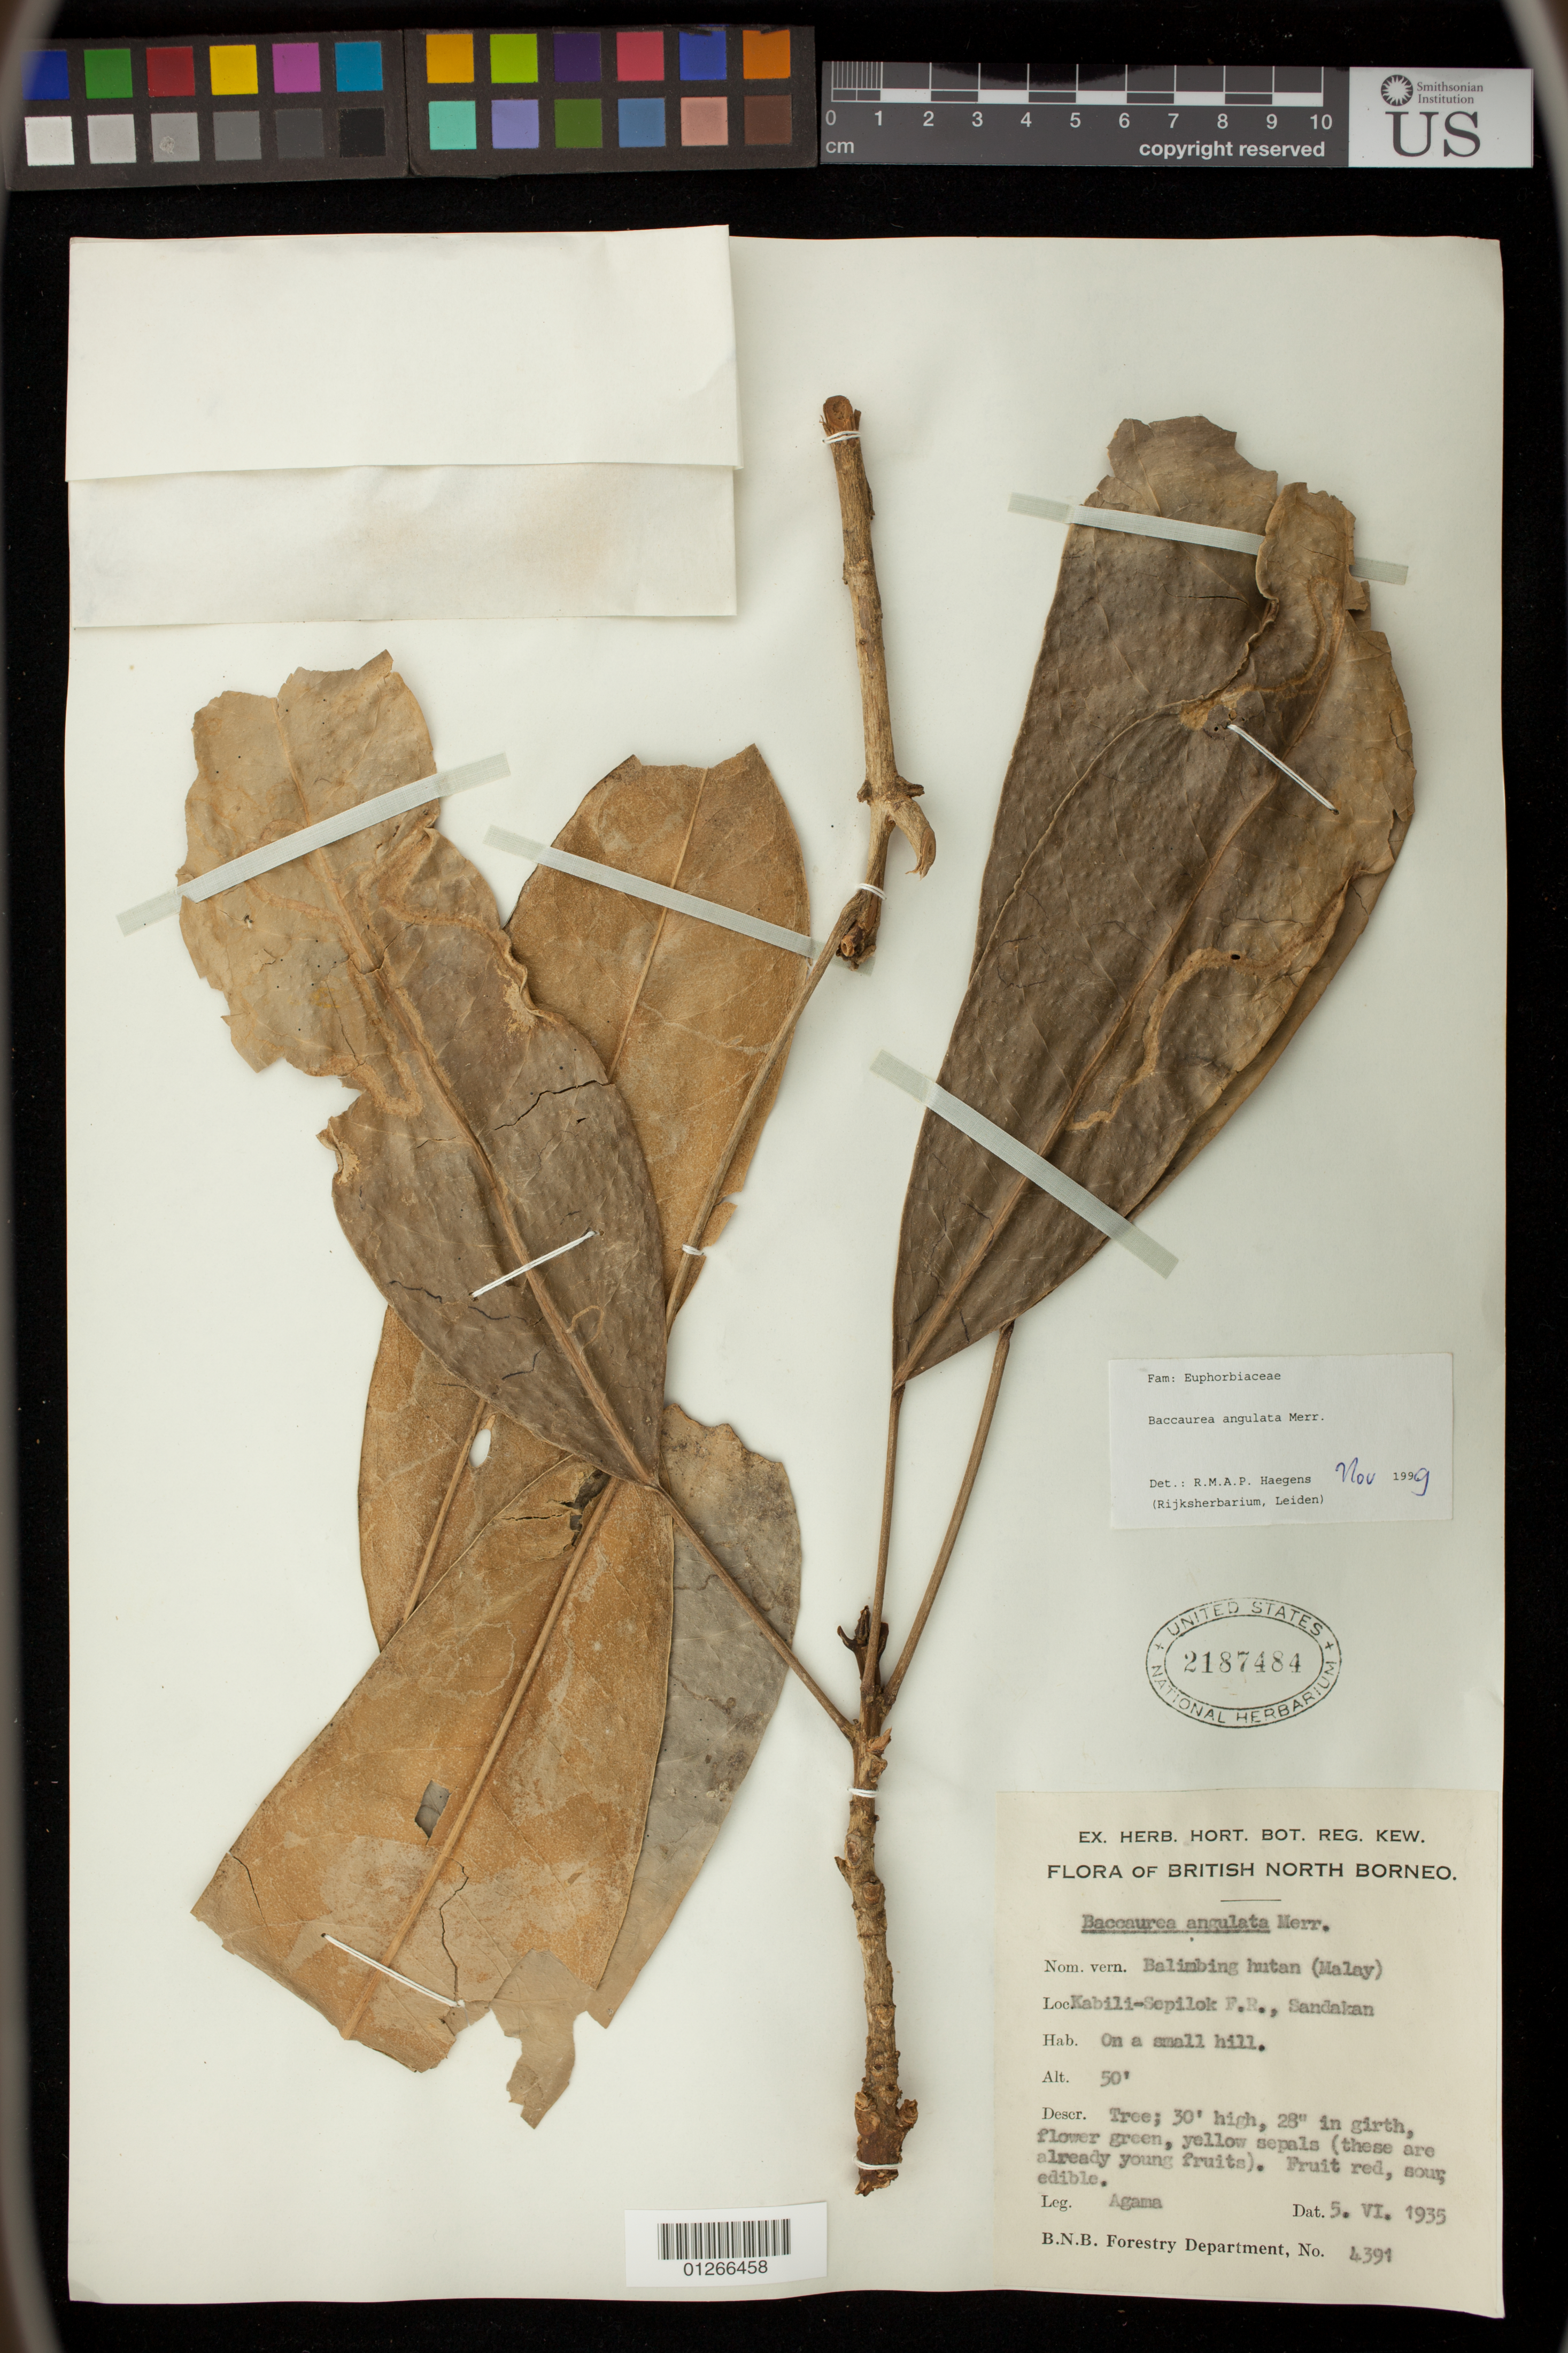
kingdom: Plantae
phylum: Tracheophyta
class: Magnoliopsida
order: Malpighiales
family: Phyllanthaceae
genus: Baccaurea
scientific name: Baccaurea angulata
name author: Merr.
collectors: Agama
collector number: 4391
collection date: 1935-06-05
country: Malaysia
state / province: Sabah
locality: Kabili-Sepilok F.R., Sandakan. British North Borneo.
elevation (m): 15